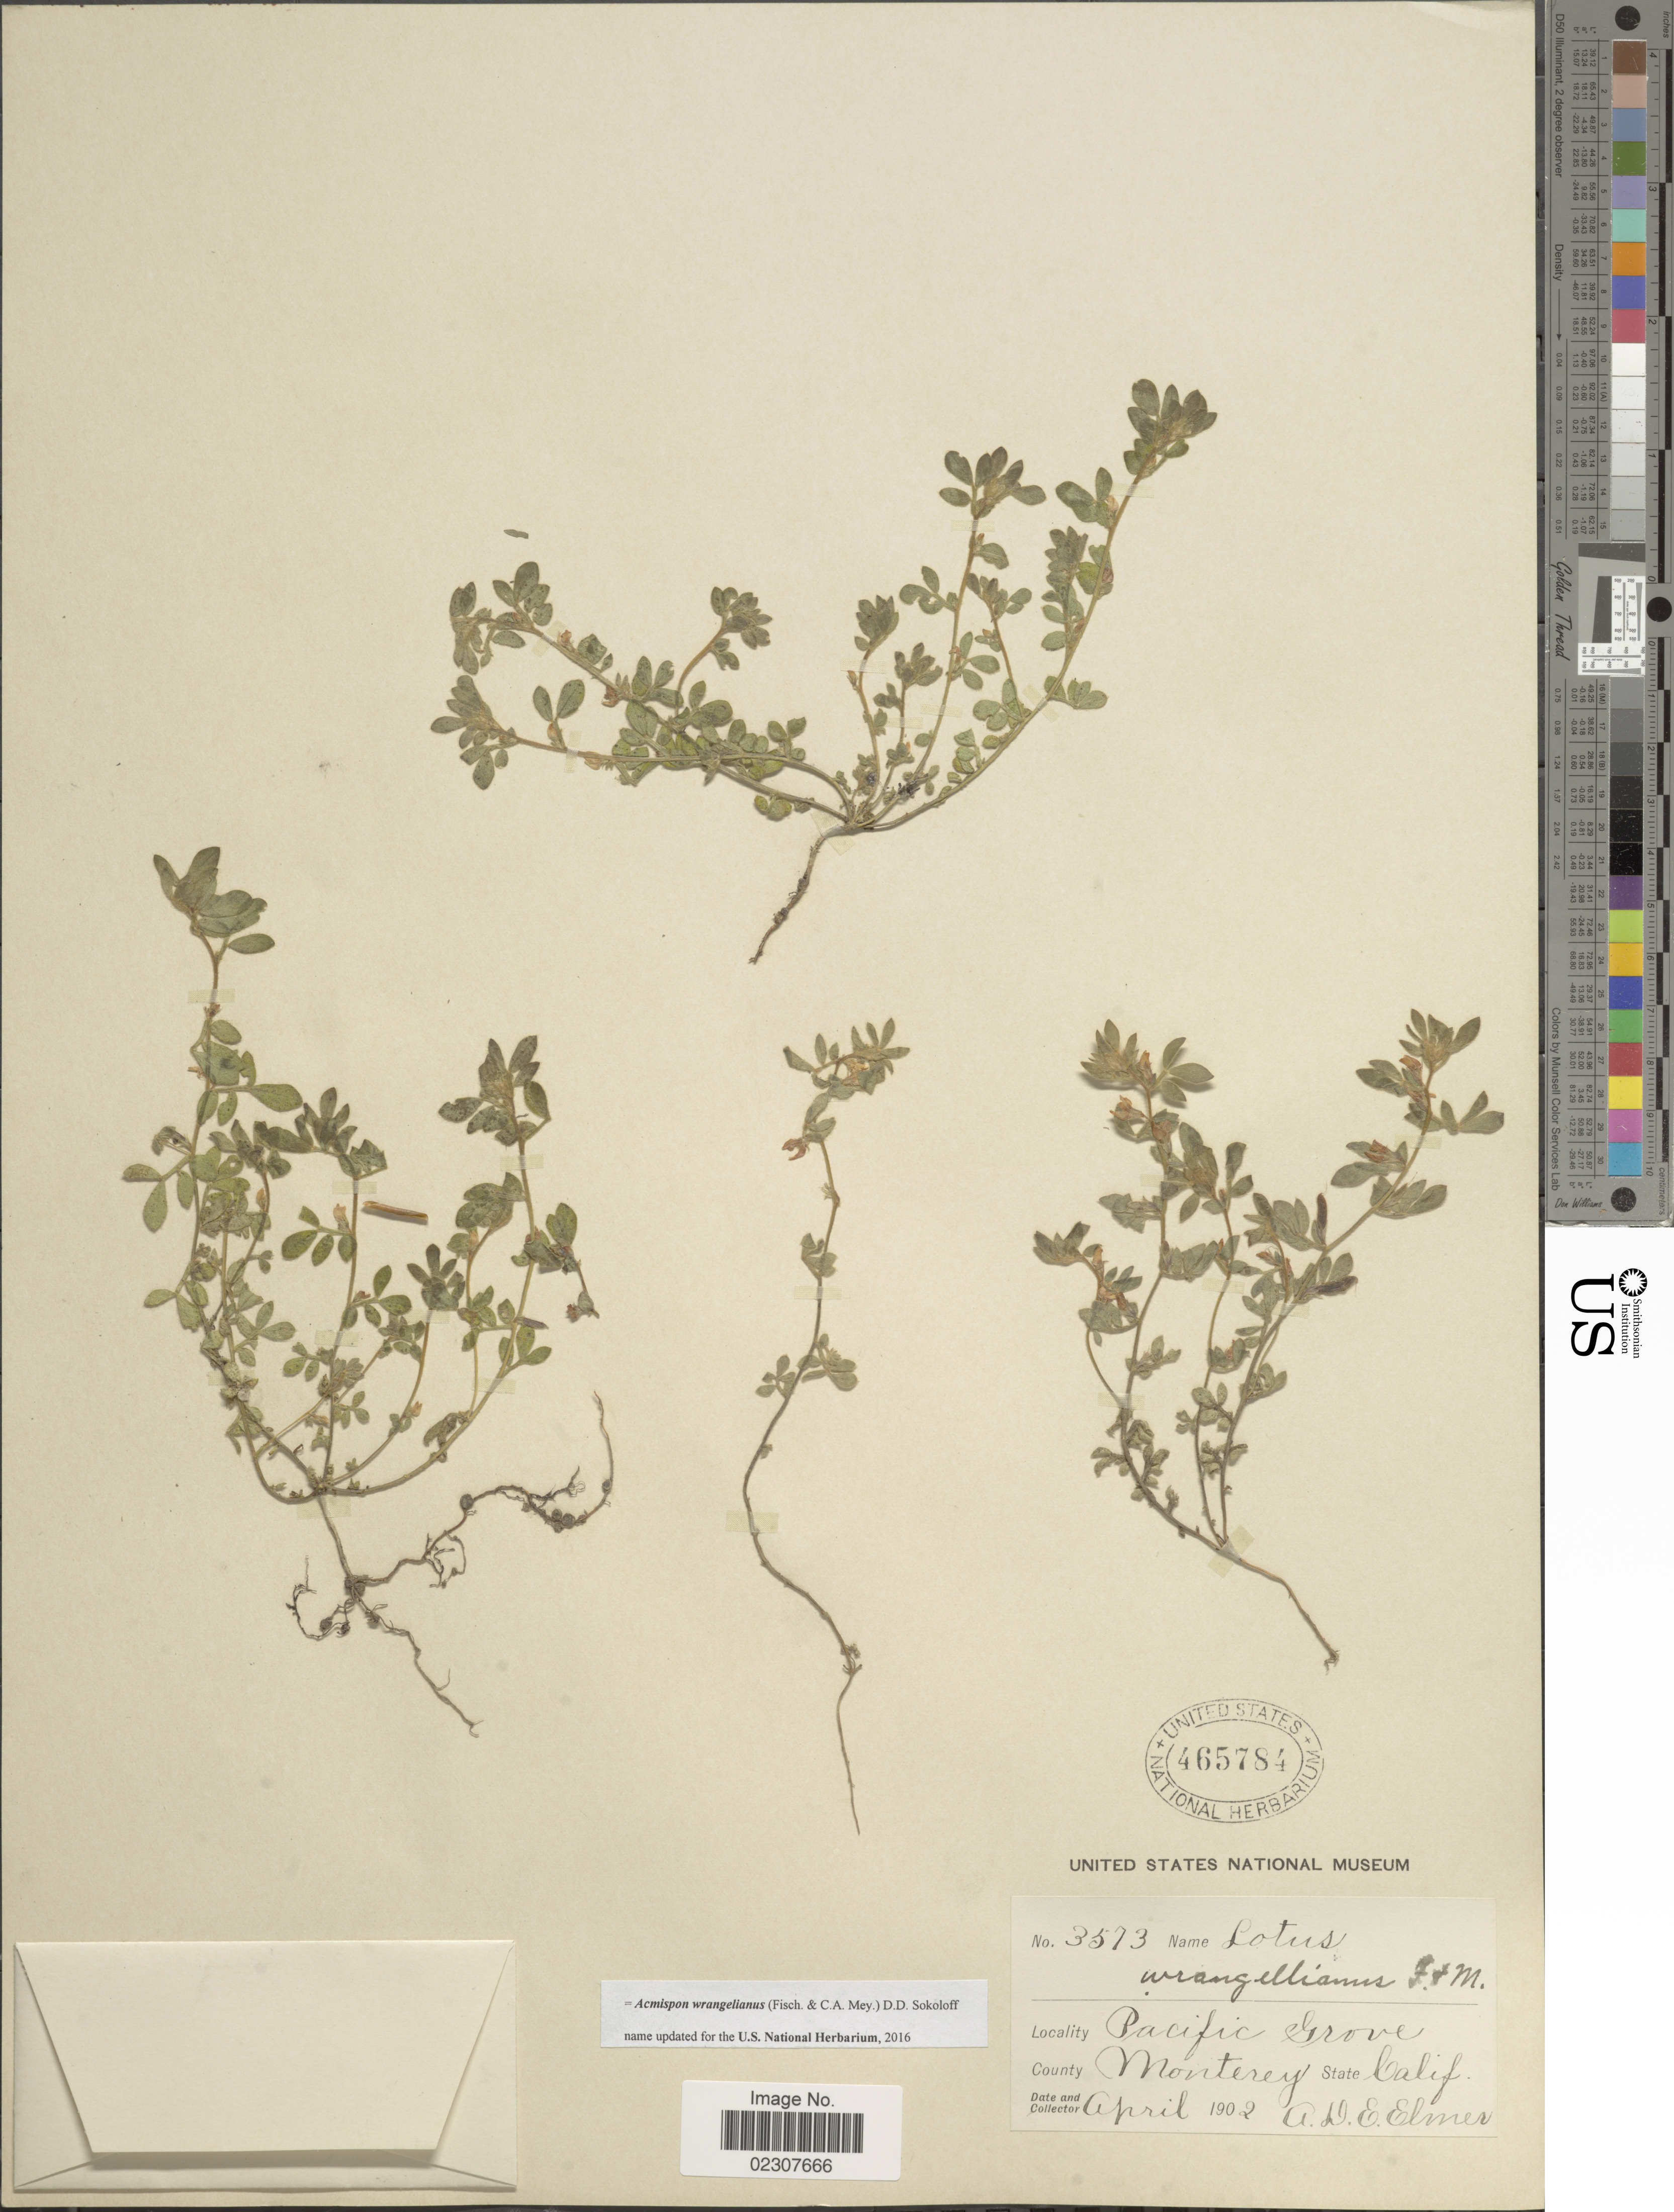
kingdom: Plantae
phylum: Tracheophyta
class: Magnoliopsida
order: Fabales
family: Fabaceae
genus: Acmispon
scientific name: Acmispon wrangelianus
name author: (Fisch. & C.A. Mey.) D.D. Sokoloff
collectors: A. D. E. Elmer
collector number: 3573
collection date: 1902-04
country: United States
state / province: California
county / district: Monterey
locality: Pacific Grove, Monterey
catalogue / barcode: US 465784